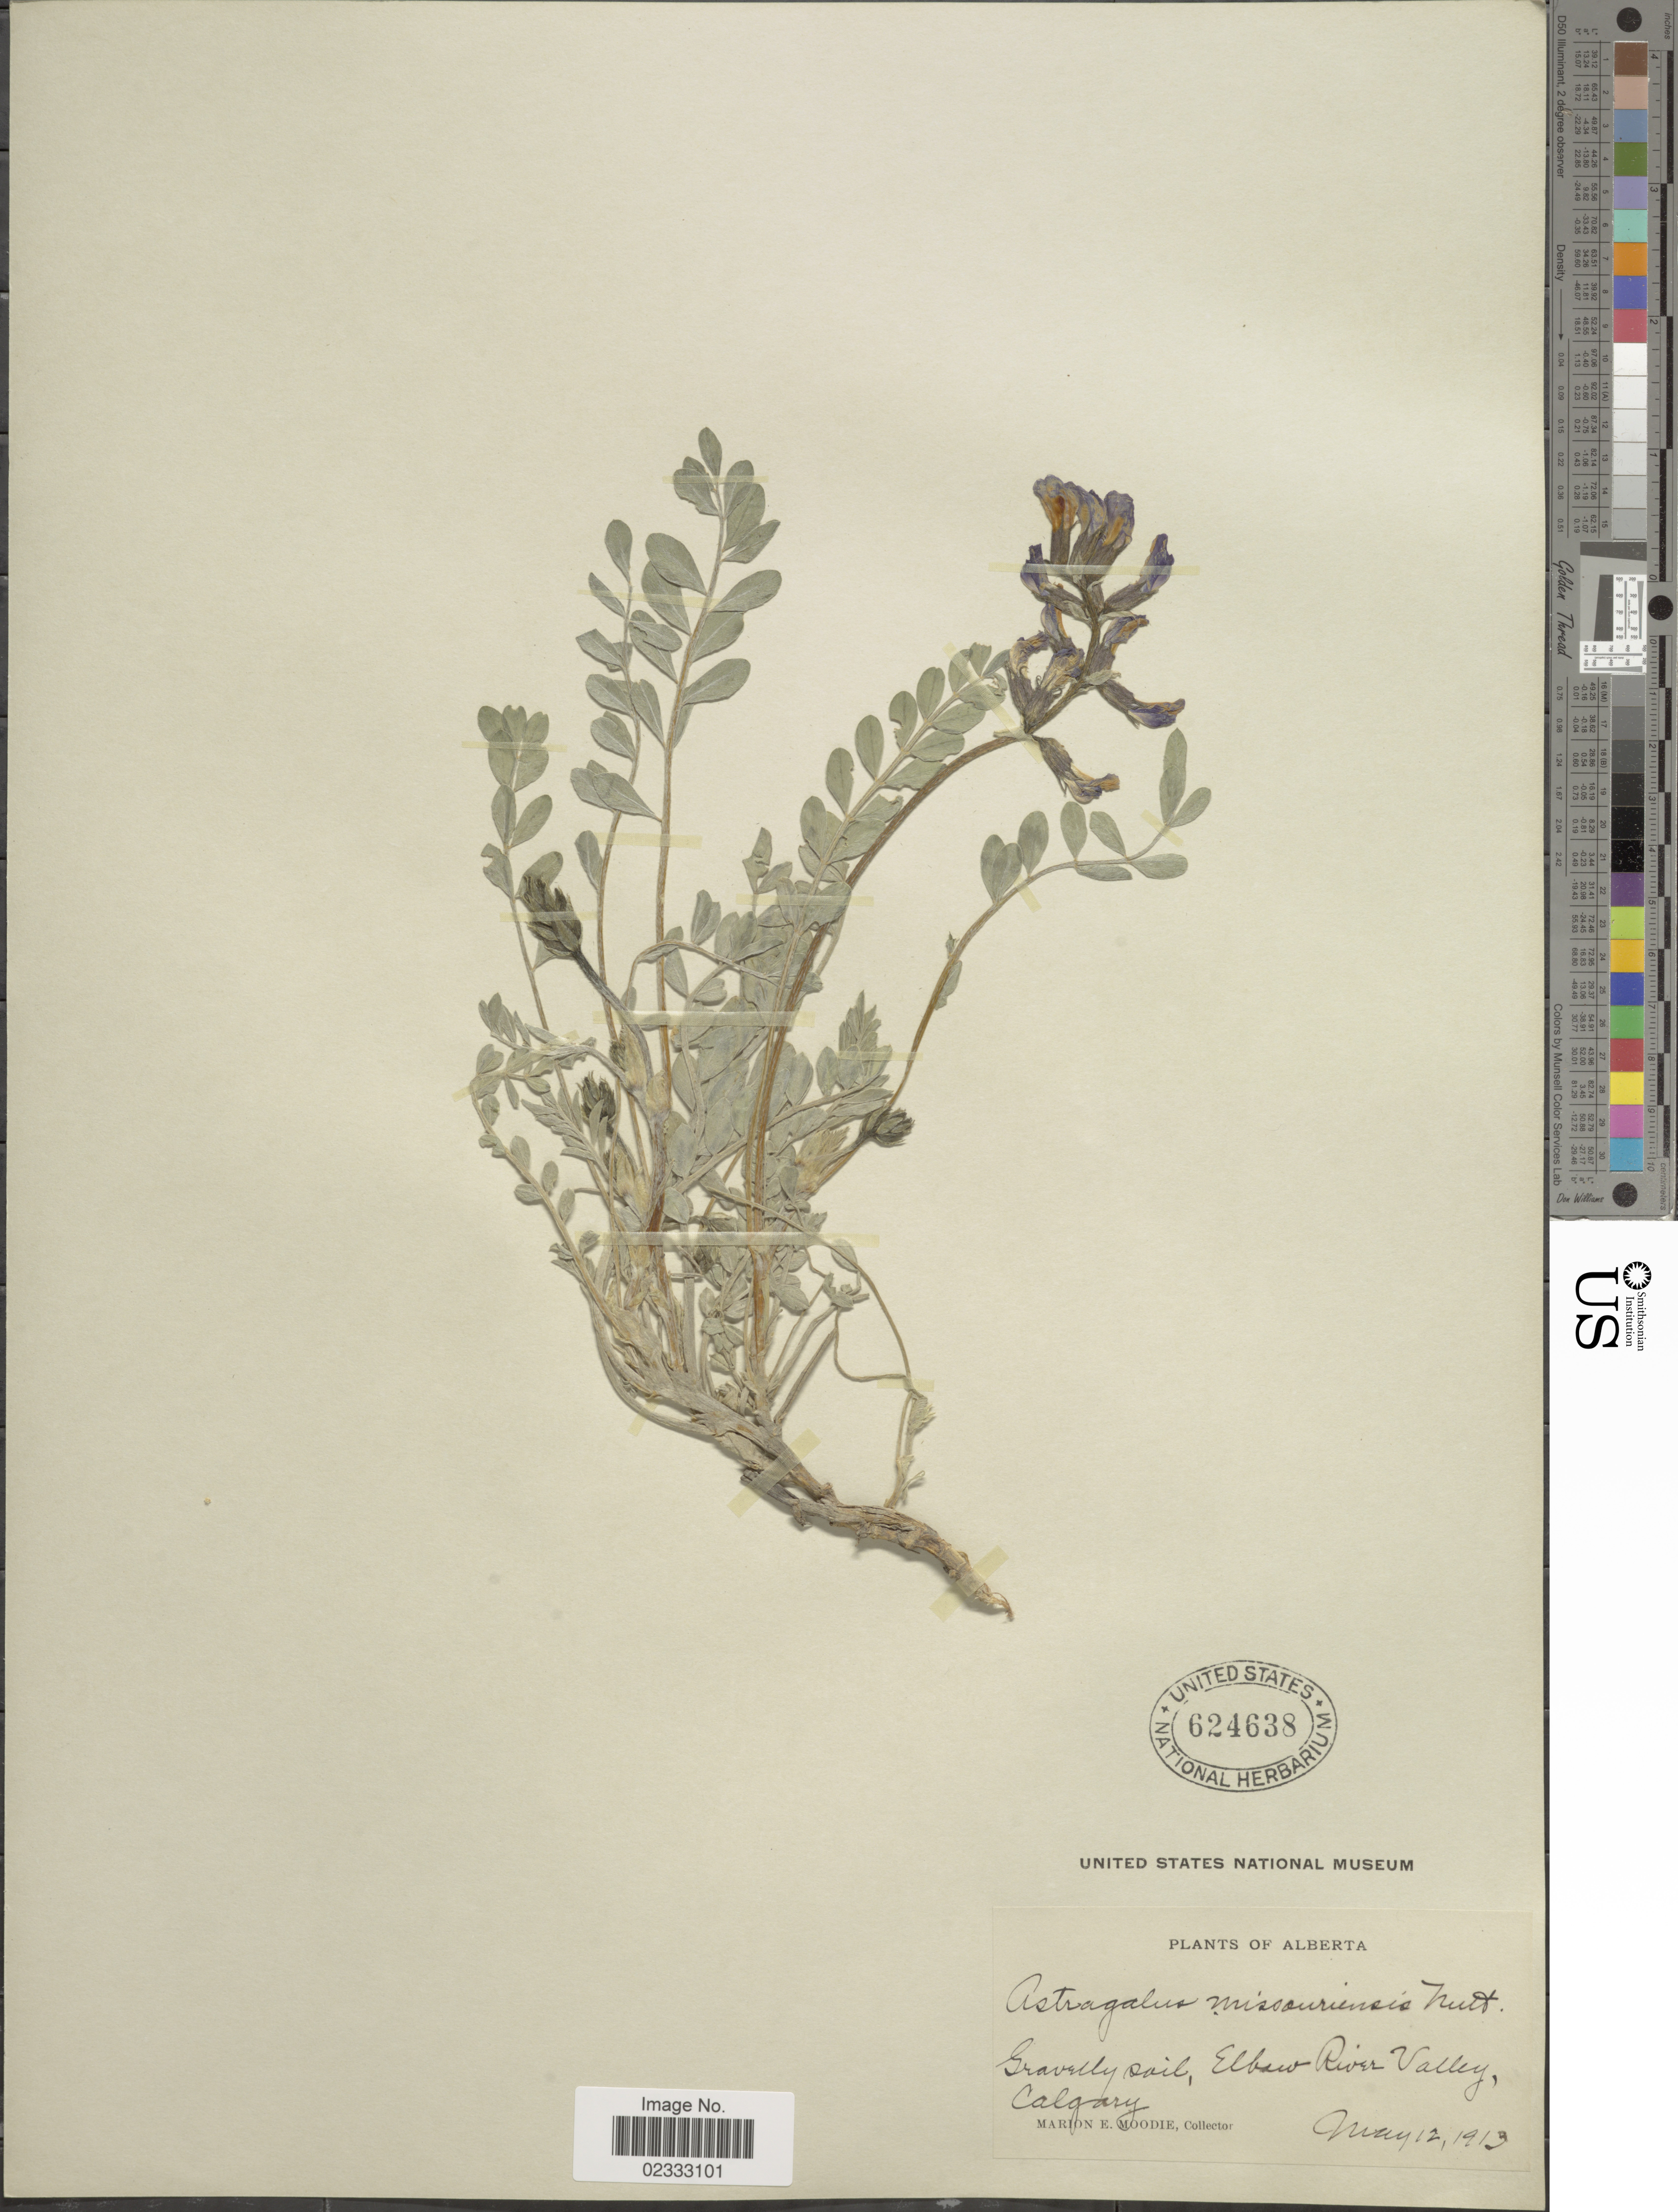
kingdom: Plantae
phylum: Tracheophyta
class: Magnoliopsida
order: Fabales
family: Fabaceae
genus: Astragalus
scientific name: Astragalus missouriensis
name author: Nutt.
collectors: M. E. Moodie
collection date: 1913-05-12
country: Canada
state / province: Alberta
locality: Alberta, Elbow River Valley, Calgary.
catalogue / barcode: US 624638